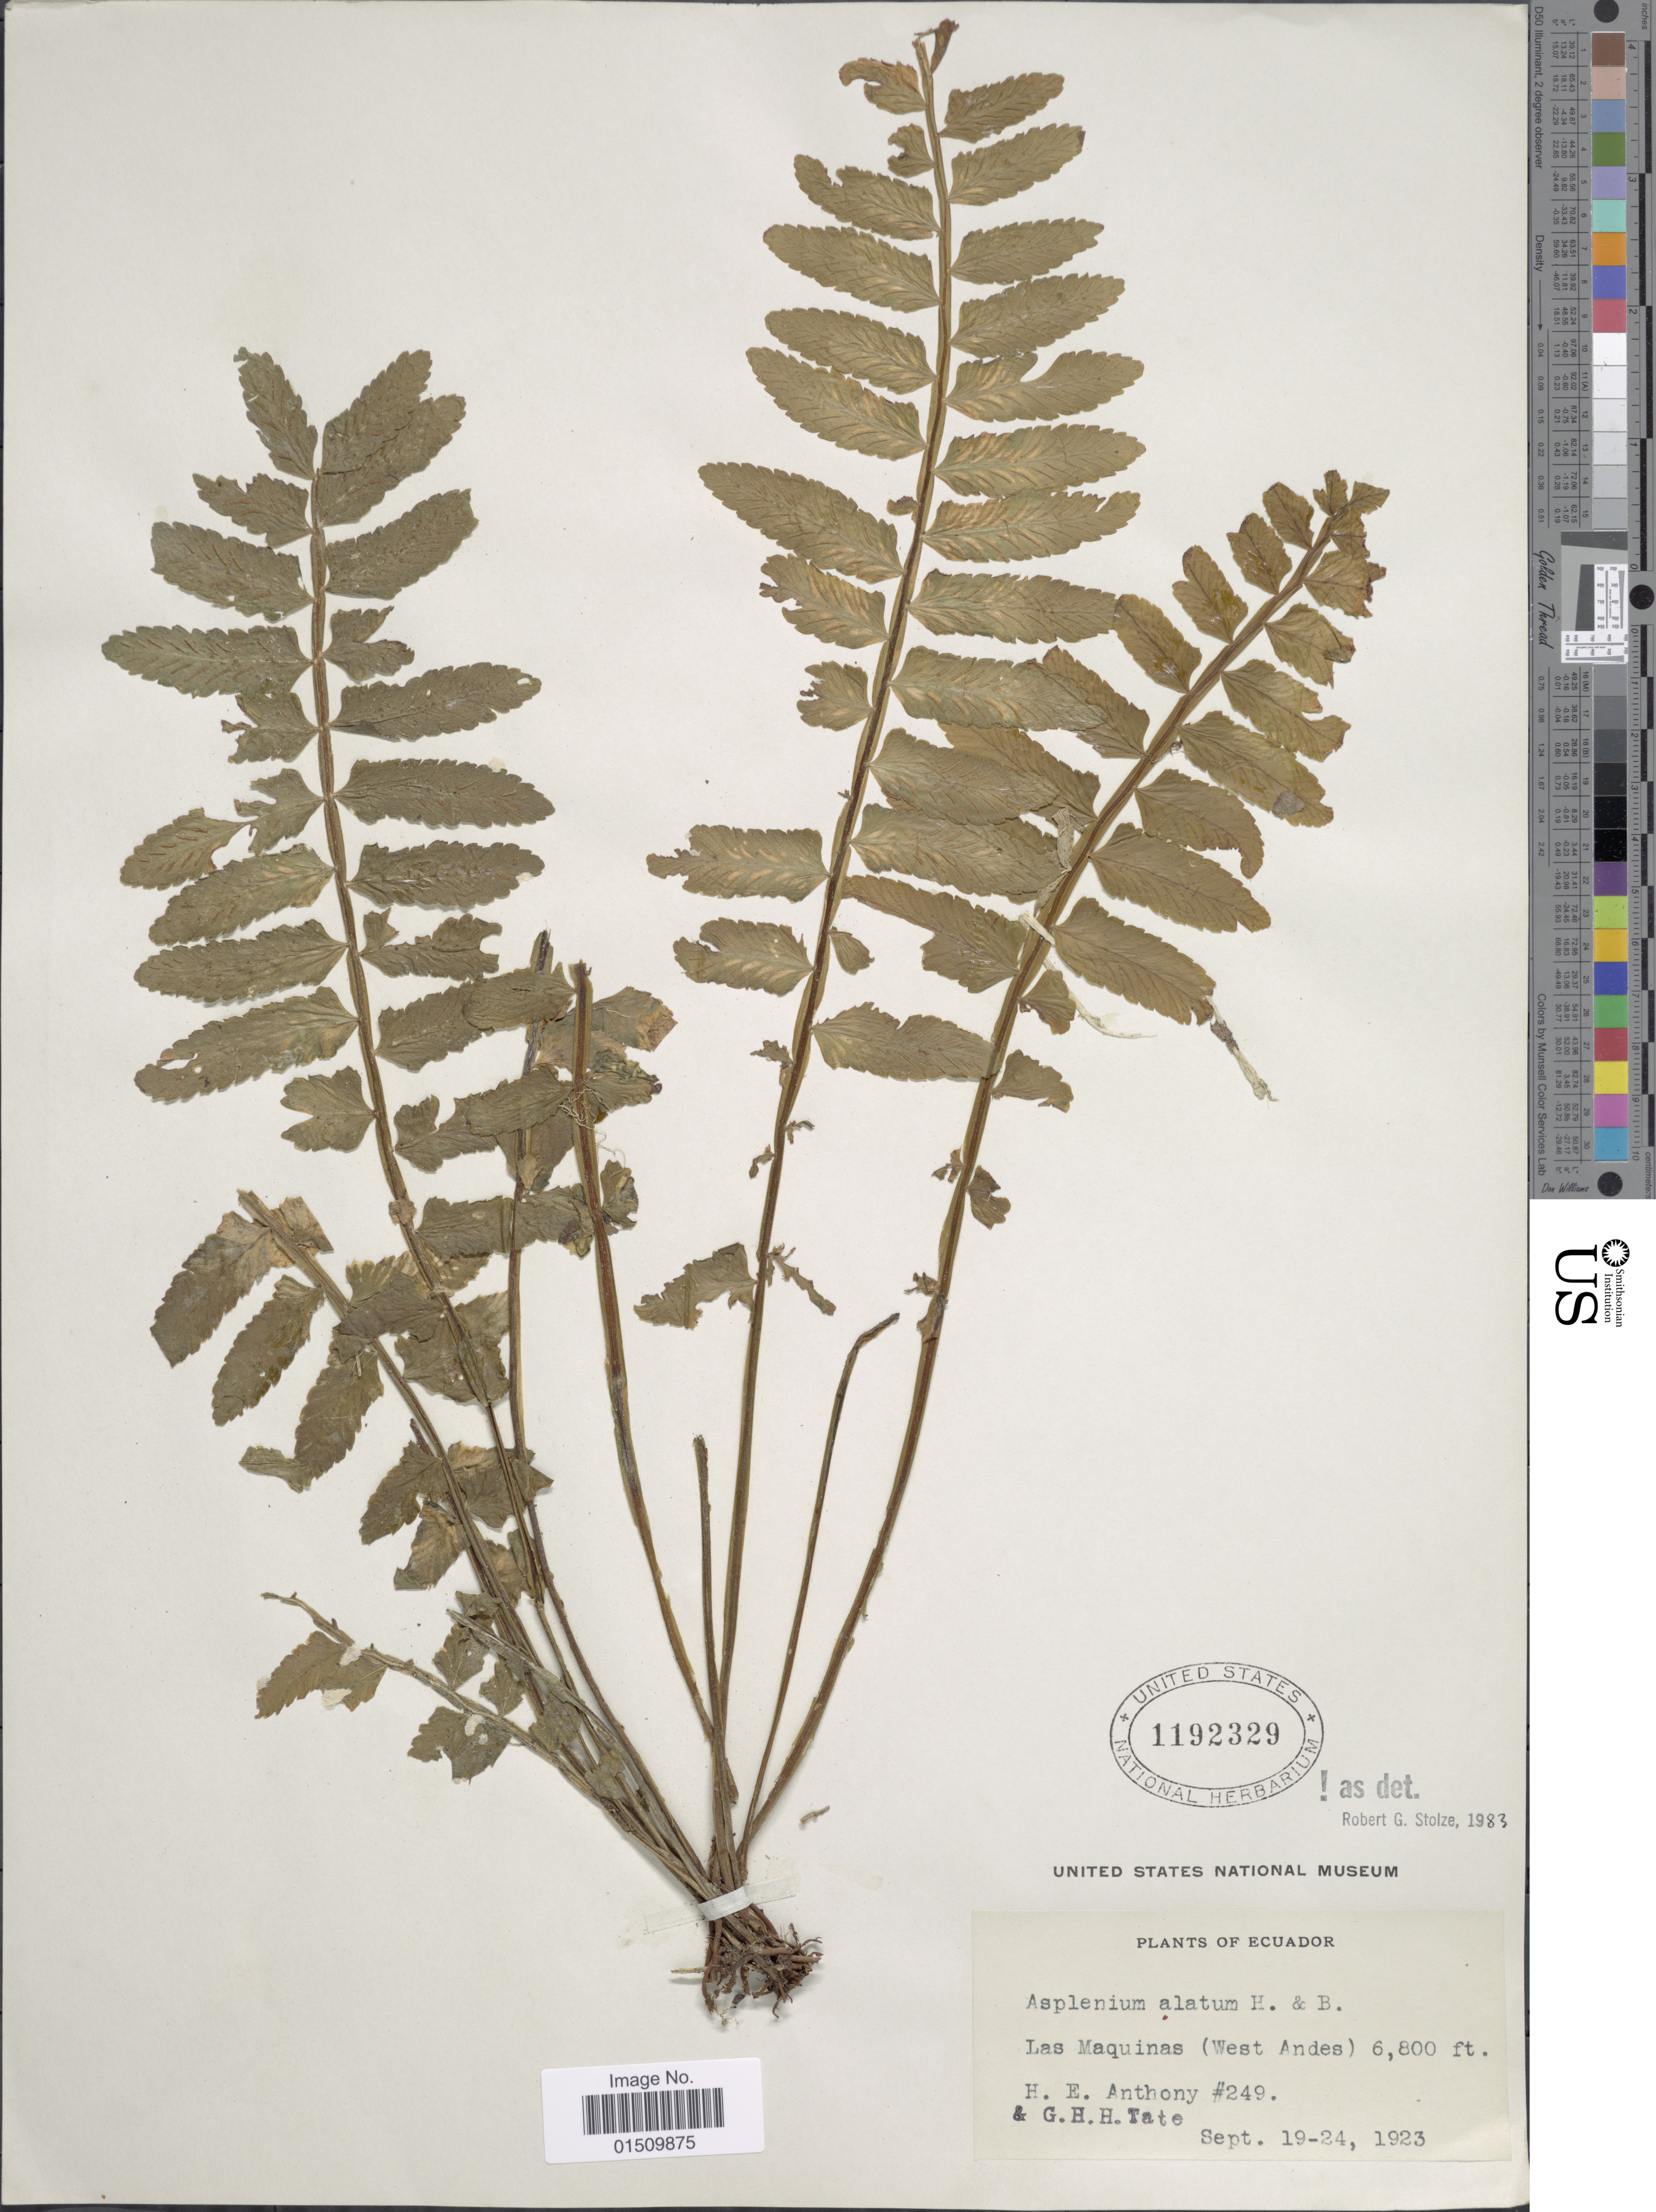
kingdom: Plantae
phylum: Tracheophyta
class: Polypodiopsida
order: Polypodiales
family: Aspleniaceae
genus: Asplenium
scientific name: Asplenium alatum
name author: Humb. & Bonpl. ex Willd.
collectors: H. E. Anthony & G. Tate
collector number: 249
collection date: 1923-09-19/1923-09-24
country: Ecuador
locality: Ecuador, Las Maquines (West Andes).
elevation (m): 2073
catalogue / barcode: US 1192329